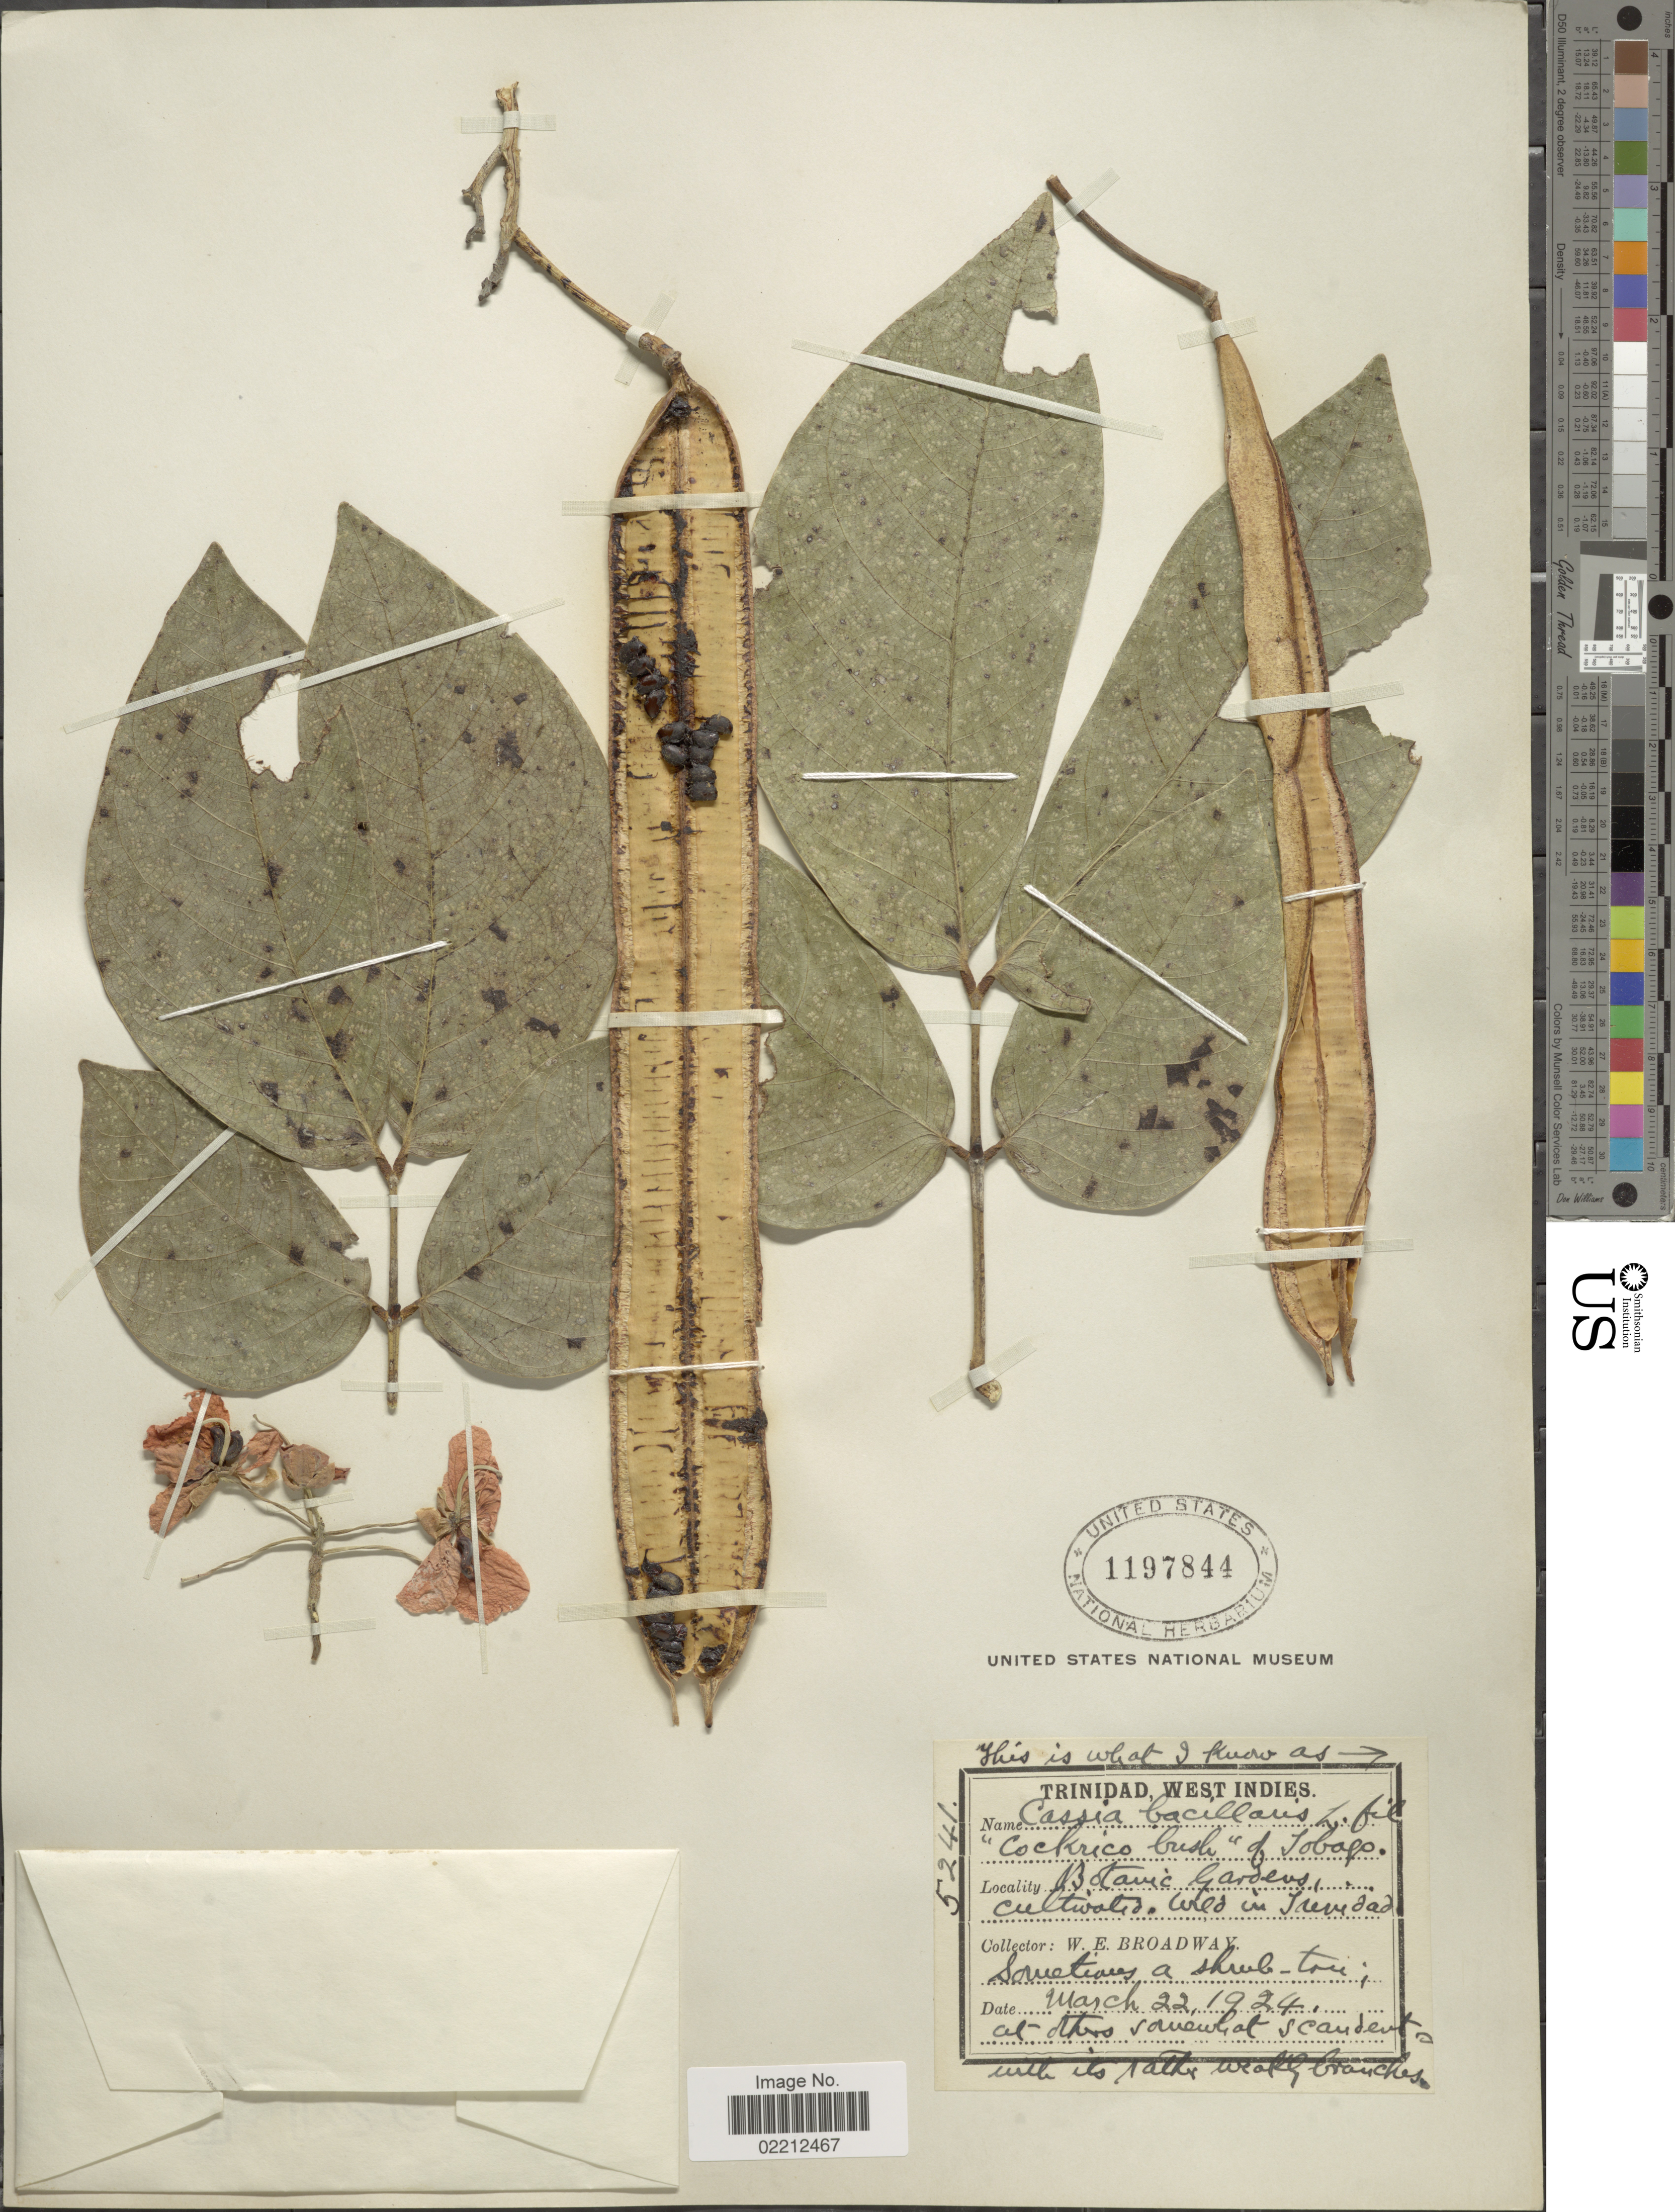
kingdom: Plantae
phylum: Tracheophyta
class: Magnoliopsida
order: Fabales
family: Fabaceae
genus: Senna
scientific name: Senna bacillaris var. bacillaris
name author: (L. f.) H.S. Irwin & Barneby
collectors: W. E. Broadway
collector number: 5241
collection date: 1924-03-22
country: Trinidad and Tobago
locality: Botanic Gardens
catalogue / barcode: US 1197844